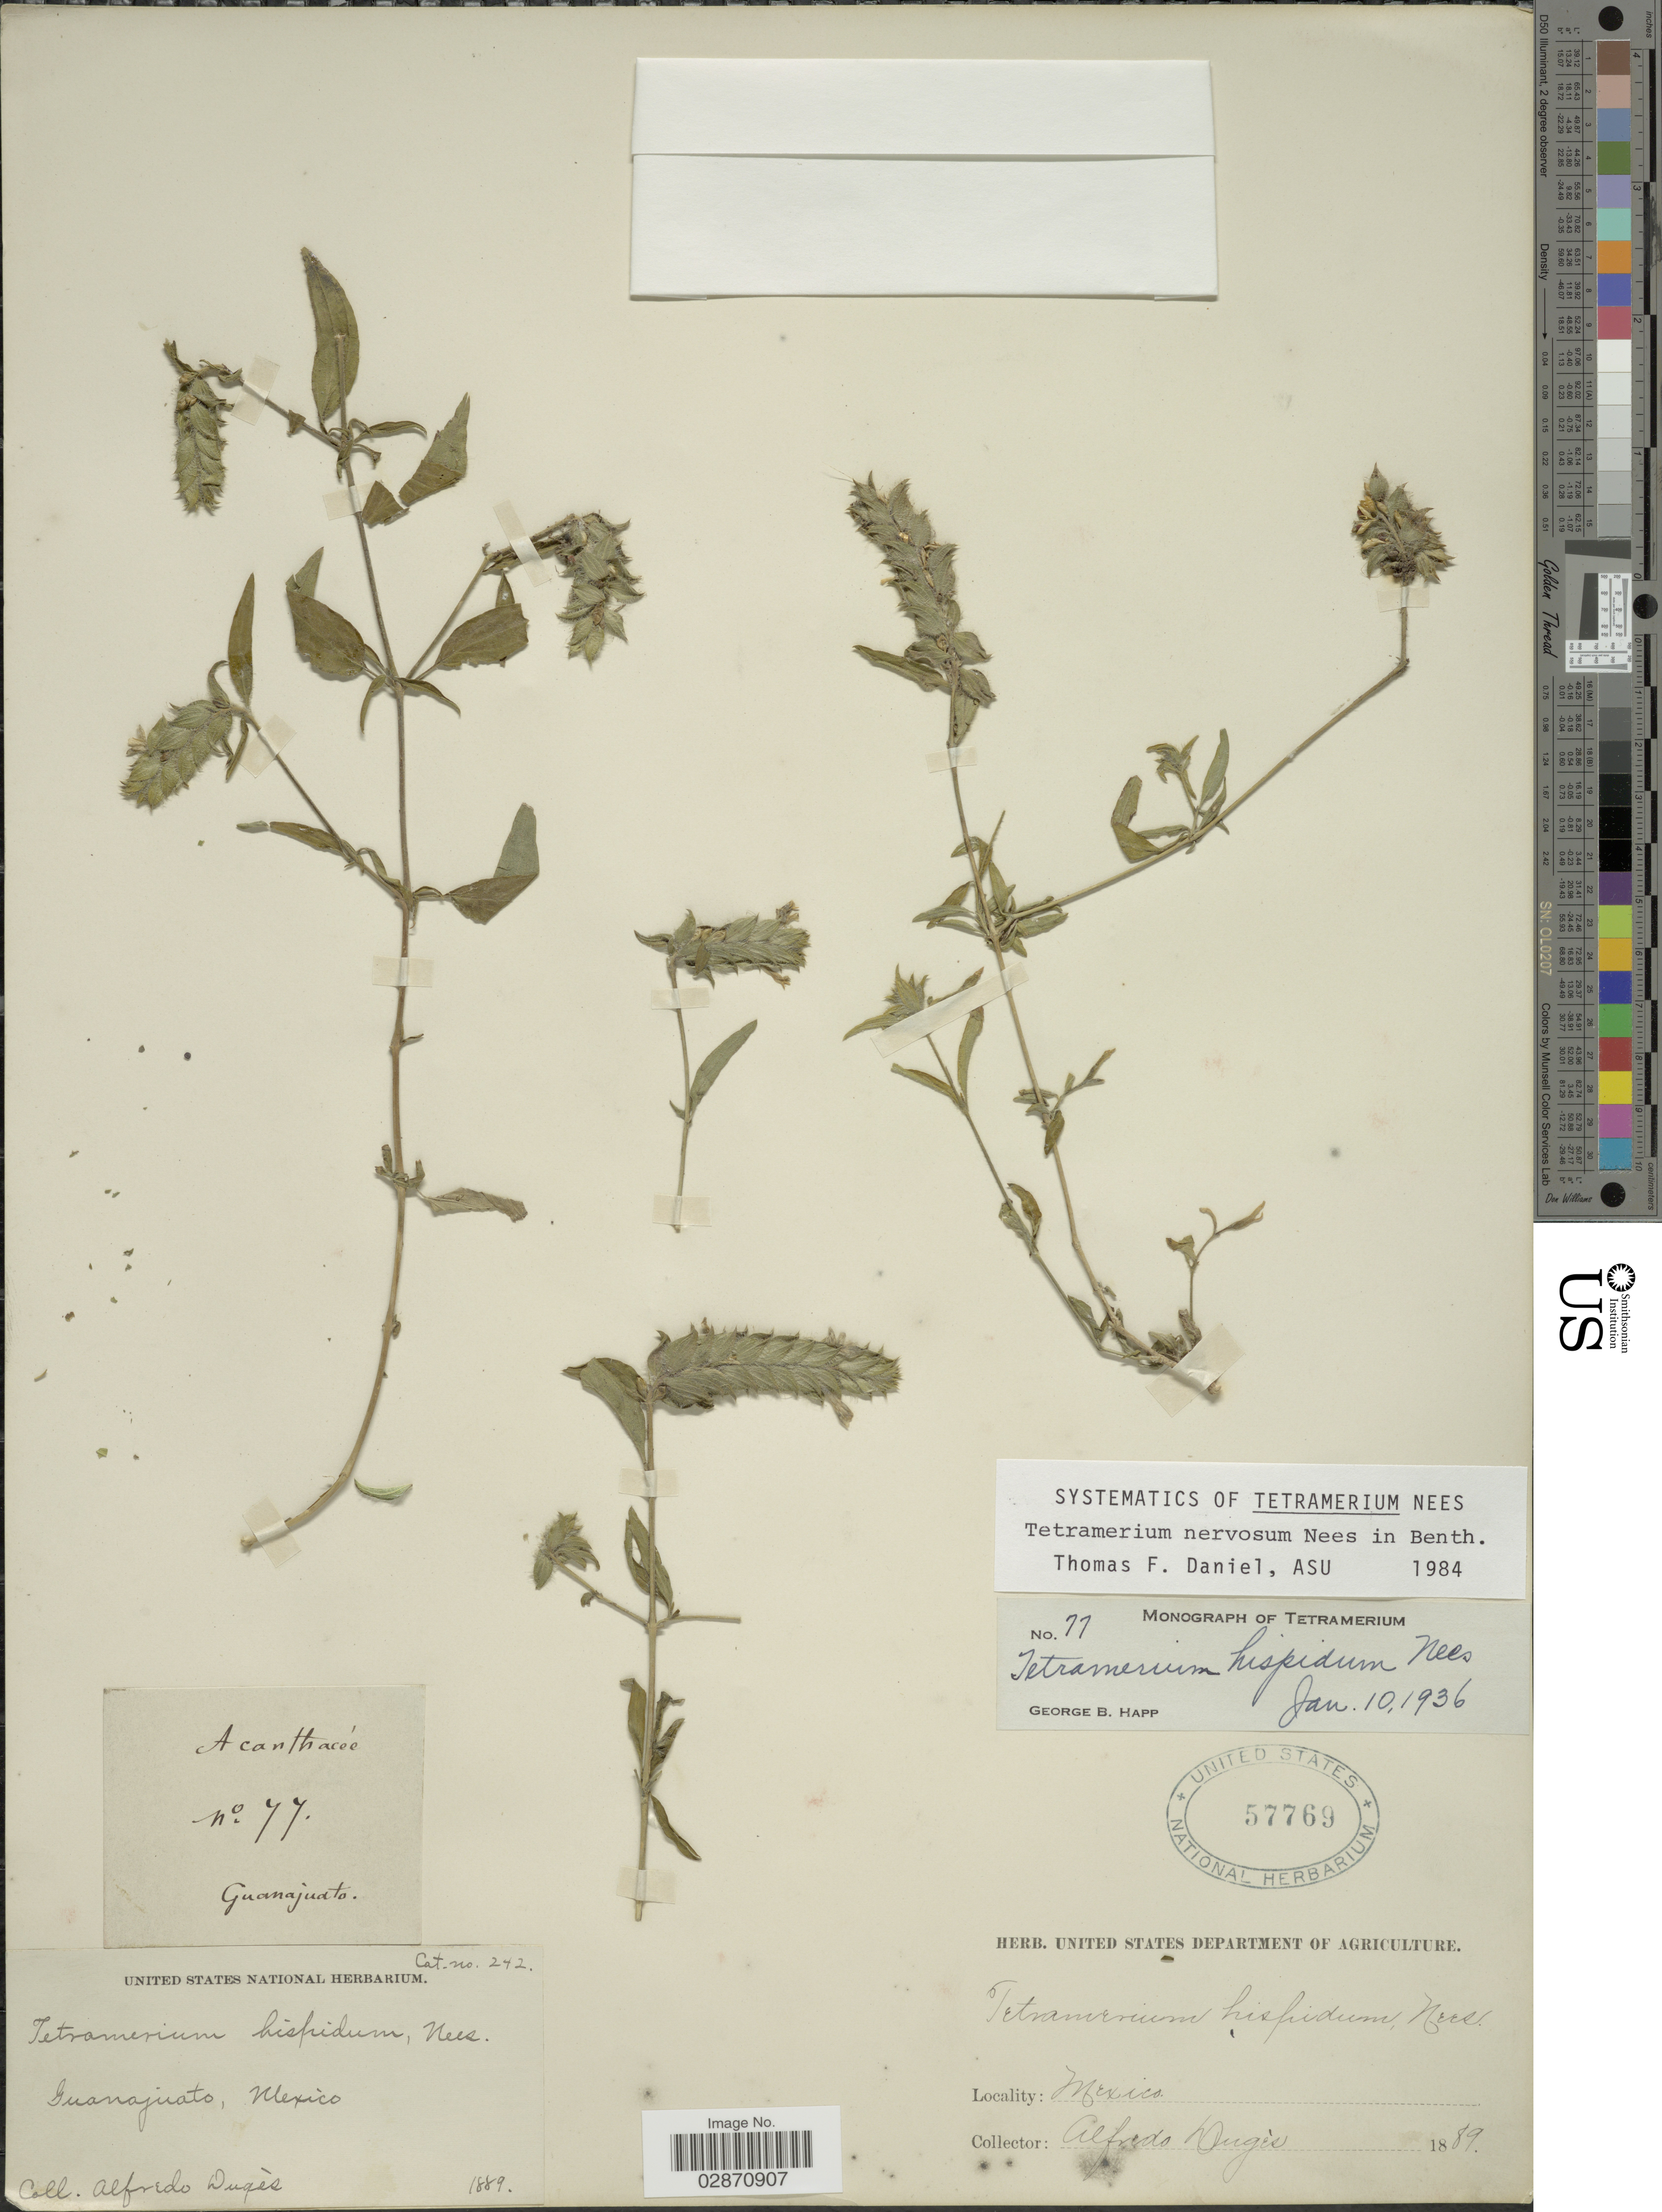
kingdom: Plantae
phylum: Tracheophyta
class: Magnoliopsida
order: Lamiales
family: Acanthaceae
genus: Tetramerium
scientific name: Tetramerium nervosum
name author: Nees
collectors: A. Dugès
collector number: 77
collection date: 1889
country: Mexico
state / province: Guanajuato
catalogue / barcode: US 57769